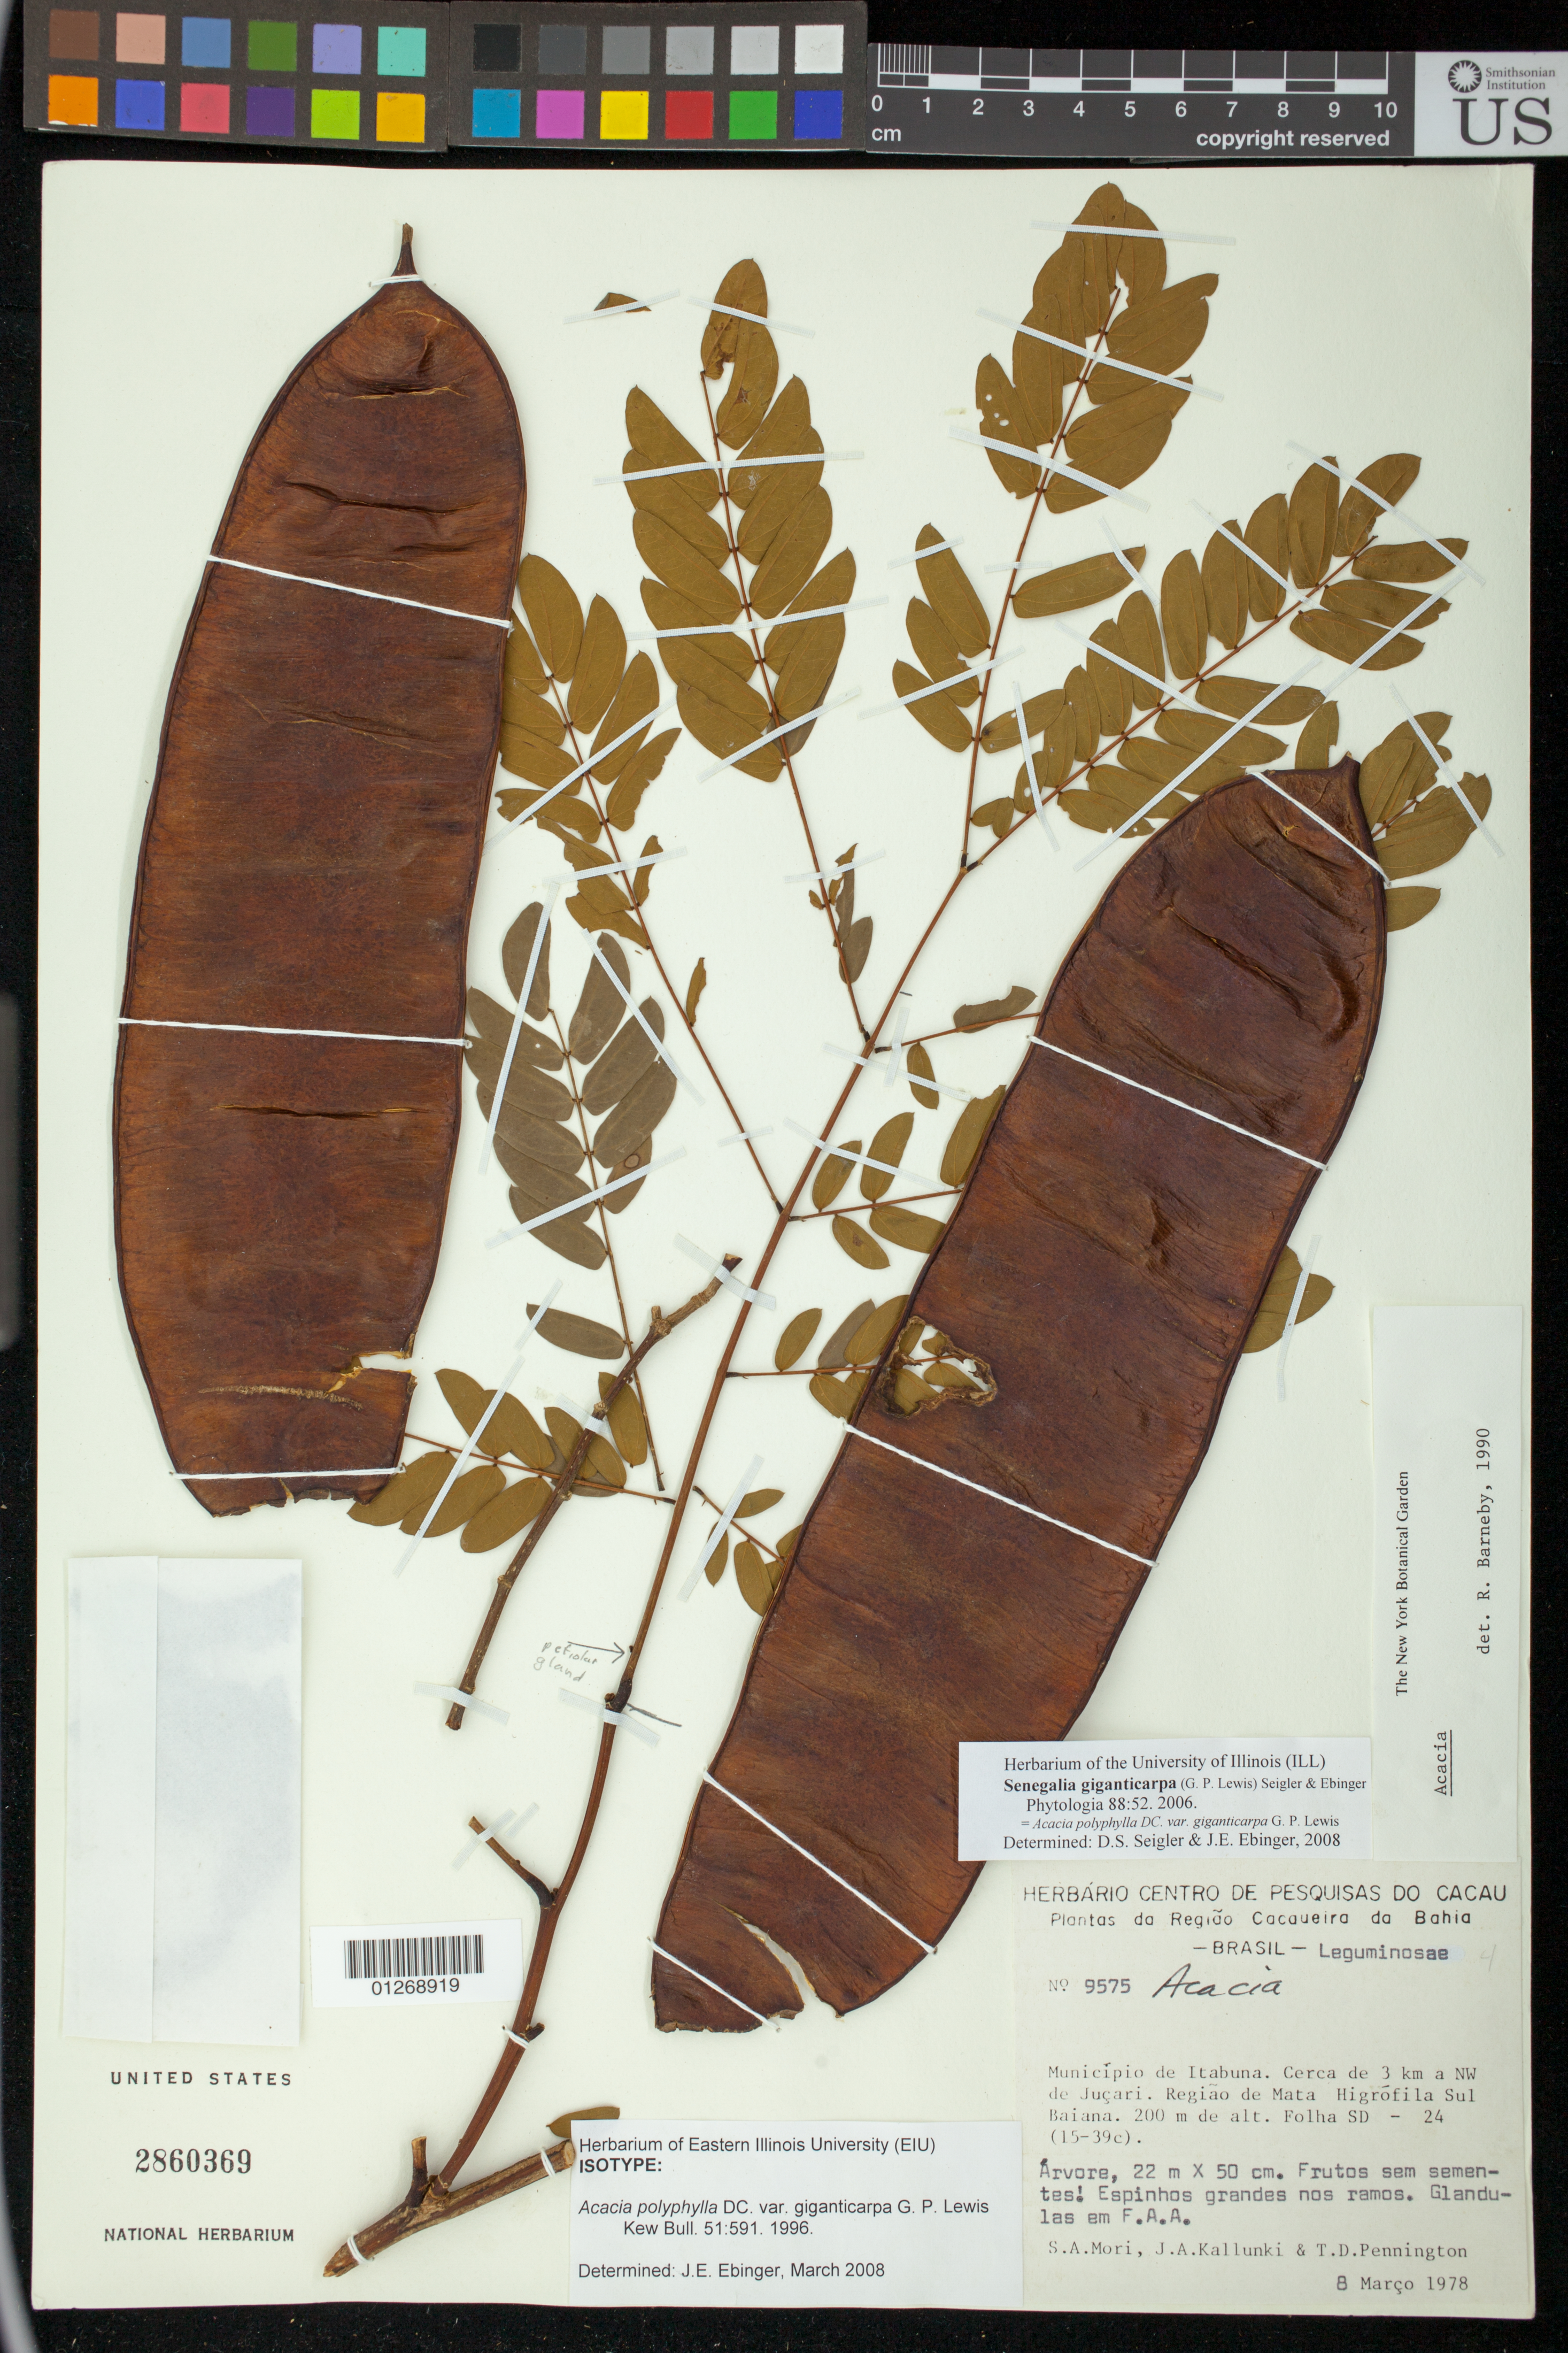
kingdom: Plantae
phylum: Tracheophyta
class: Magnoliopsida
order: Fabales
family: Fabaceae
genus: Acacia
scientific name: Acacia polyphylla var. giganticarpa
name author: G.P. Lewis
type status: Isotype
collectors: S. Mori, J. Kallunki & T. D. Pennington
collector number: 9575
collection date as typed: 08 Mar 1978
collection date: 1978-03-08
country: Brazil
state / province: Bahia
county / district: Itabuna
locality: Município de Itabuna. Cerca de 3 km a NW de Jucari. Regiao de Mata Higrófila Sul Baiana.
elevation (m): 200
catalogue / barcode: US 2860369